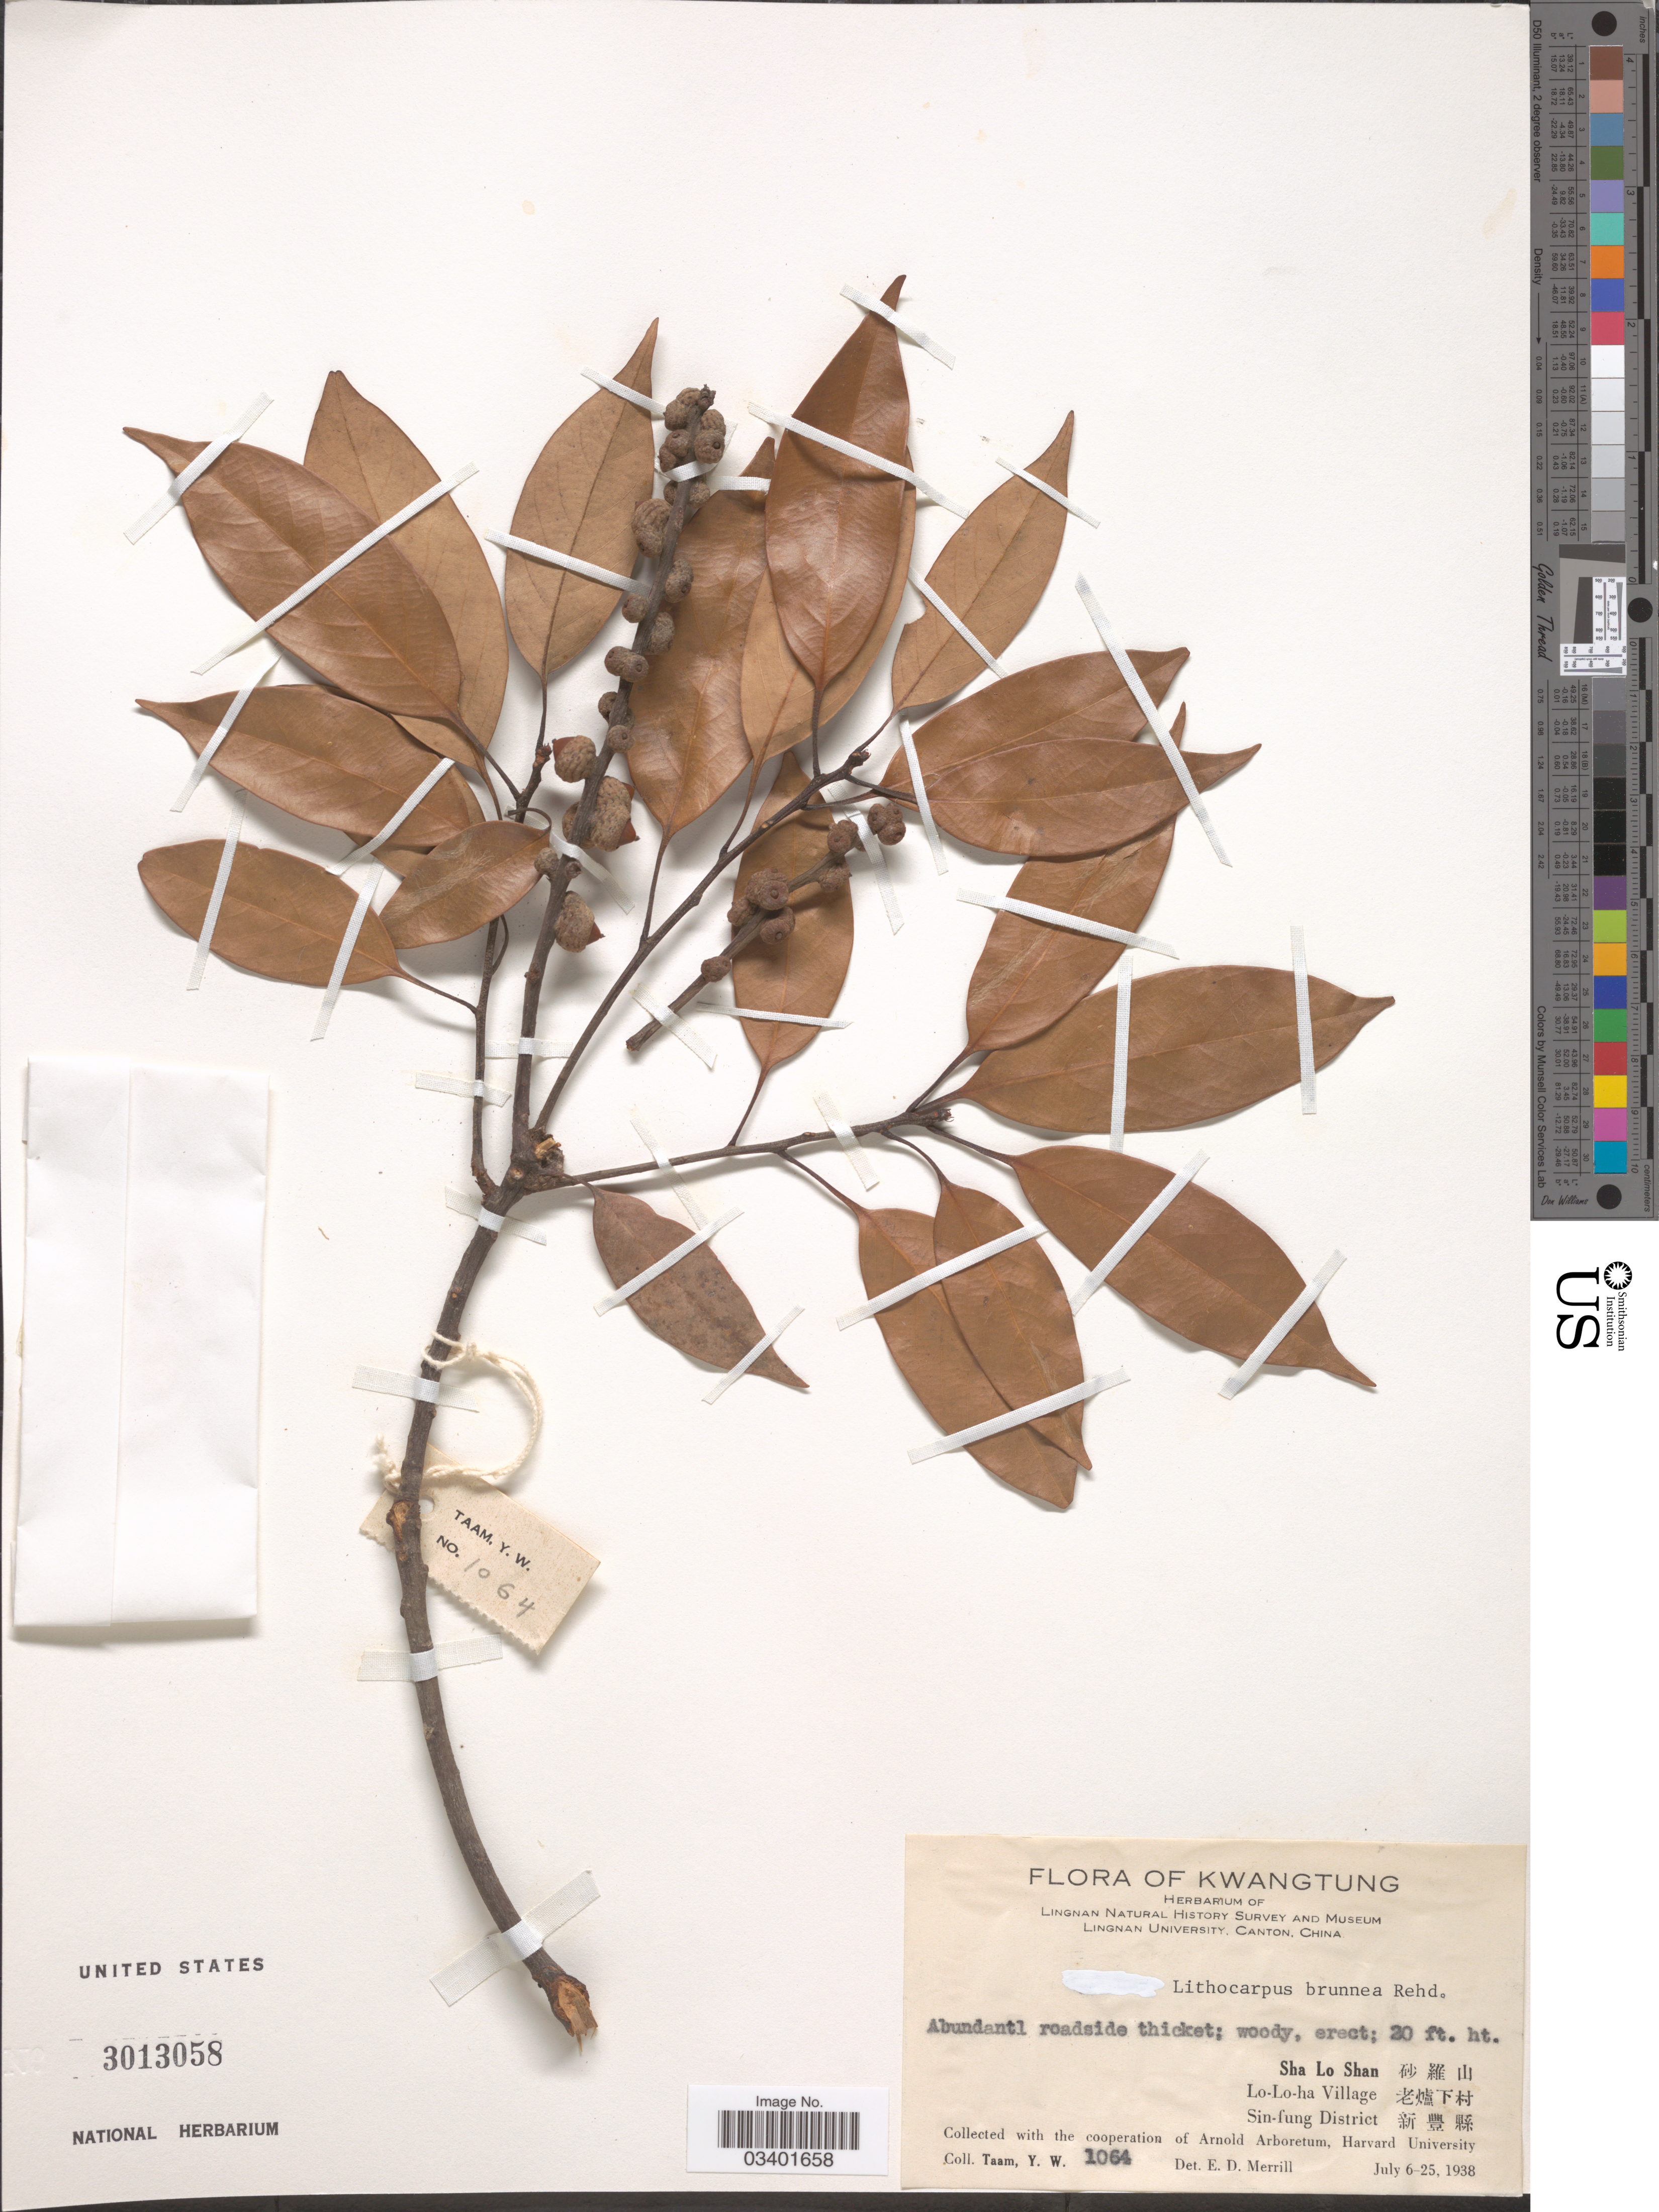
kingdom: Plantae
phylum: Tracheophyta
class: Magnoliopsida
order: Fagales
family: Fagaceae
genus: Lithocarpus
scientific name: Lithocarpus brunneus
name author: Rehder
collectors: Y. W. Taam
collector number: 1064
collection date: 1938-07-06/1938-07-25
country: China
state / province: Guangdong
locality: Kwangtung. Sha Lo Shan X, Lo-Lo-ha Village X, Sin-fung District X.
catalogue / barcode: US 3013058